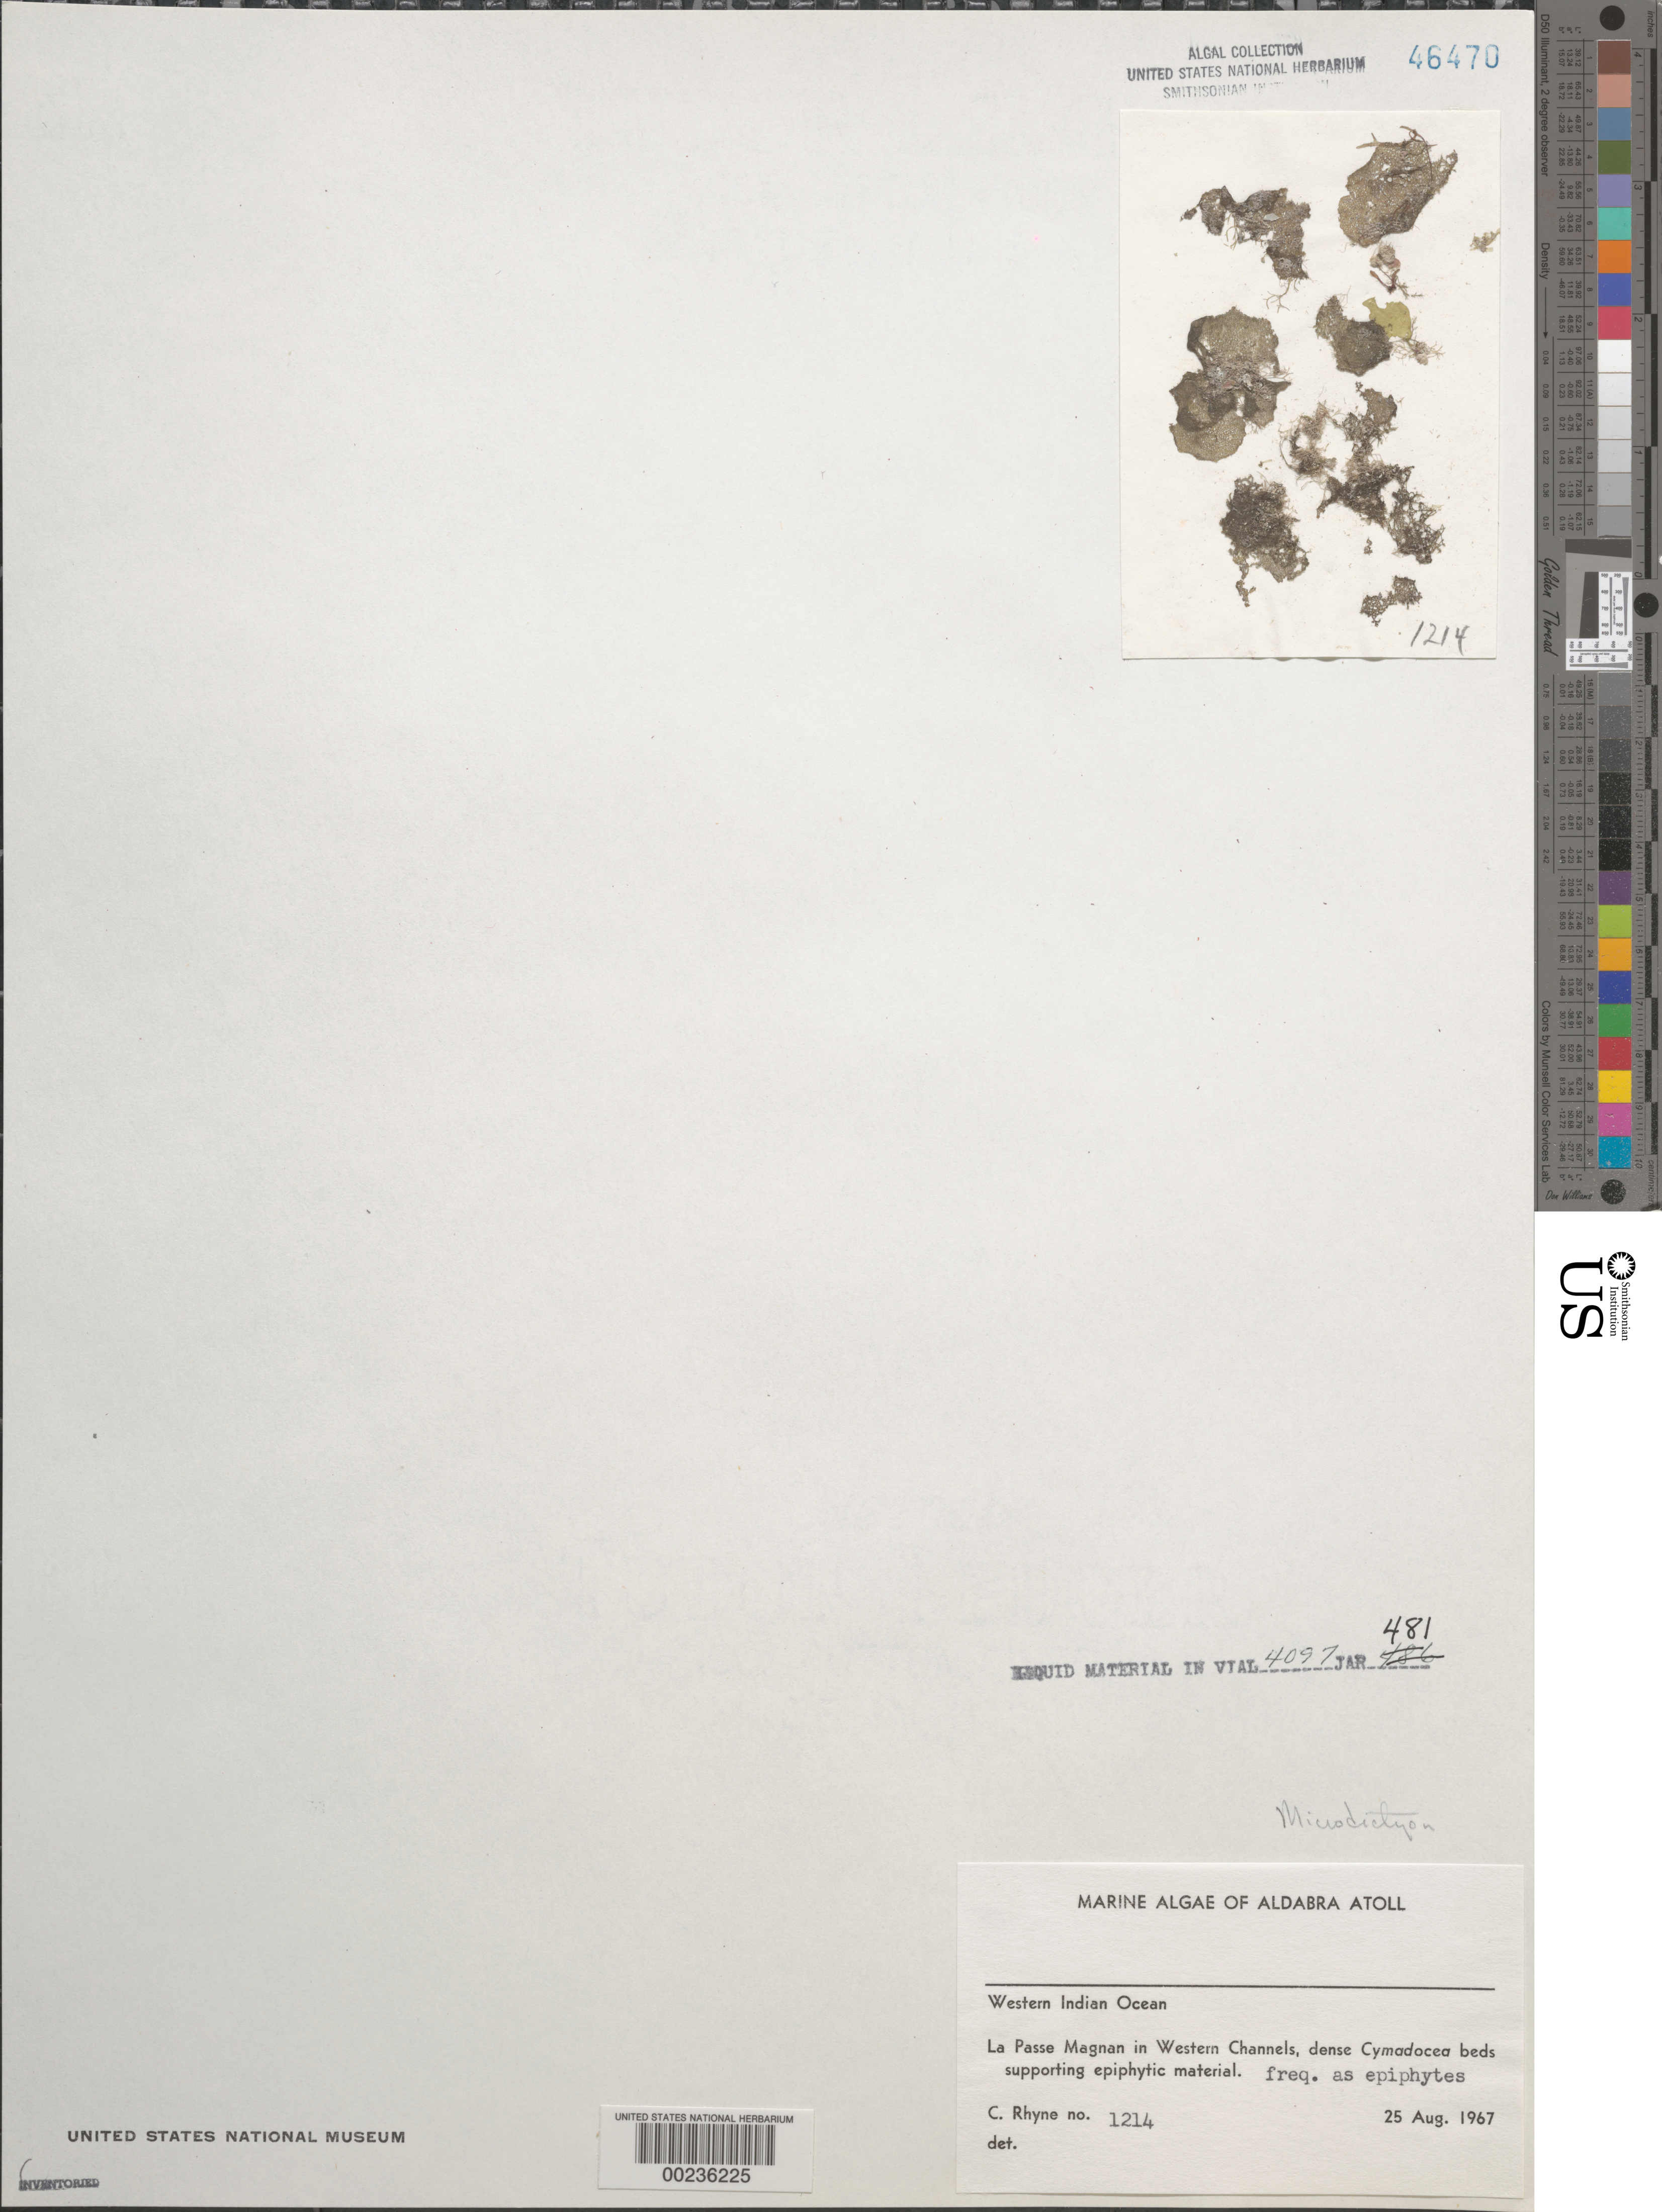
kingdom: Plantae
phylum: Chlorophyta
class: Ulvophyceae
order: Cladophorales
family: Anadyomenaceae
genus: Microdictyon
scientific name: Microdictyon sp.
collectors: C. Rhyne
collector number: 1214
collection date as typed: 25 Aug 1967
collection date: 1967-08-25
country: Seychelles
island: Aldabra Atoll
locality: La Passe Magnan, Western Channels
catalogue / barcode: US 46470